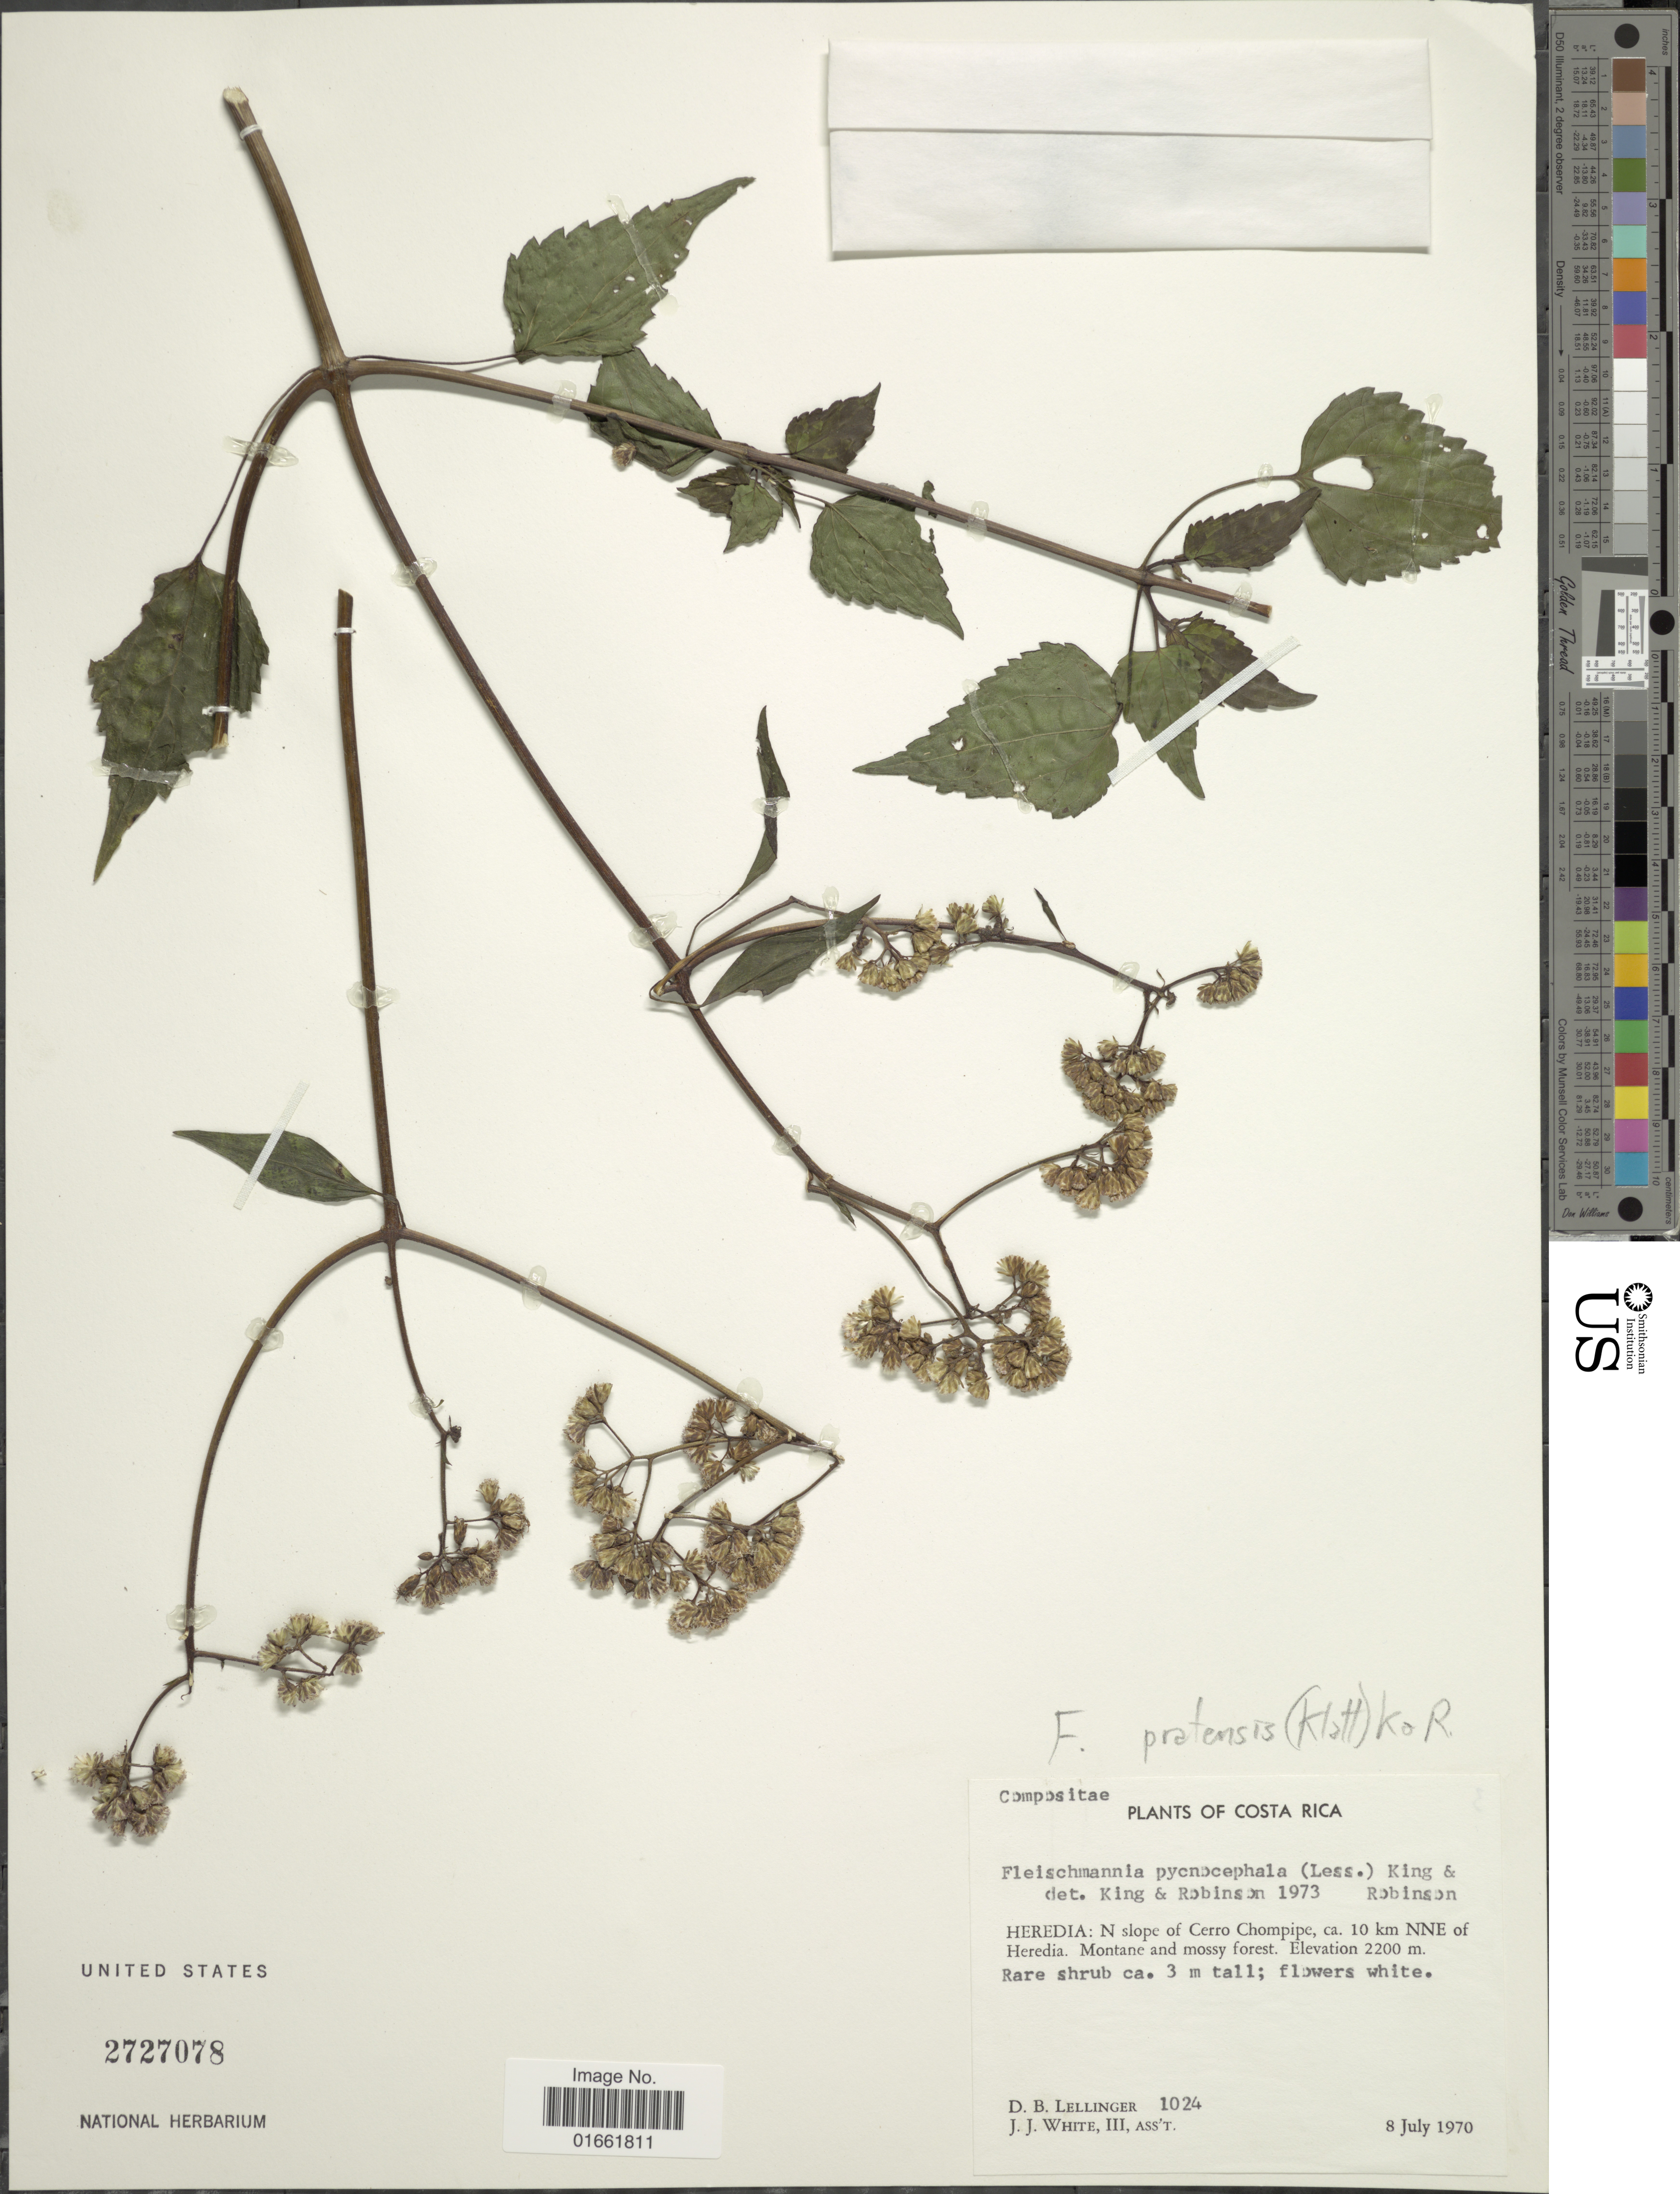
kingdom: Plantae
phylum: Tracheophyta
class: Magnoliopsida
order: Asterales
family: Asteraceae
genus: Fleischmannia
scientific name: Fleischmannia pratensis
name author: (Klatt) R.M. King & H. Rob.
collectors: D. B. Lellinger & J. J. White III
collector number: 1024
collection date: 1970-07-08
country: Costa Rica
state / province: Heredia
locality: Heredia: N slope of Cerro Chompipe, ca. 10 km NNE of Heredia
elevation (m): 2200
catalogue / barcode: US 2727078